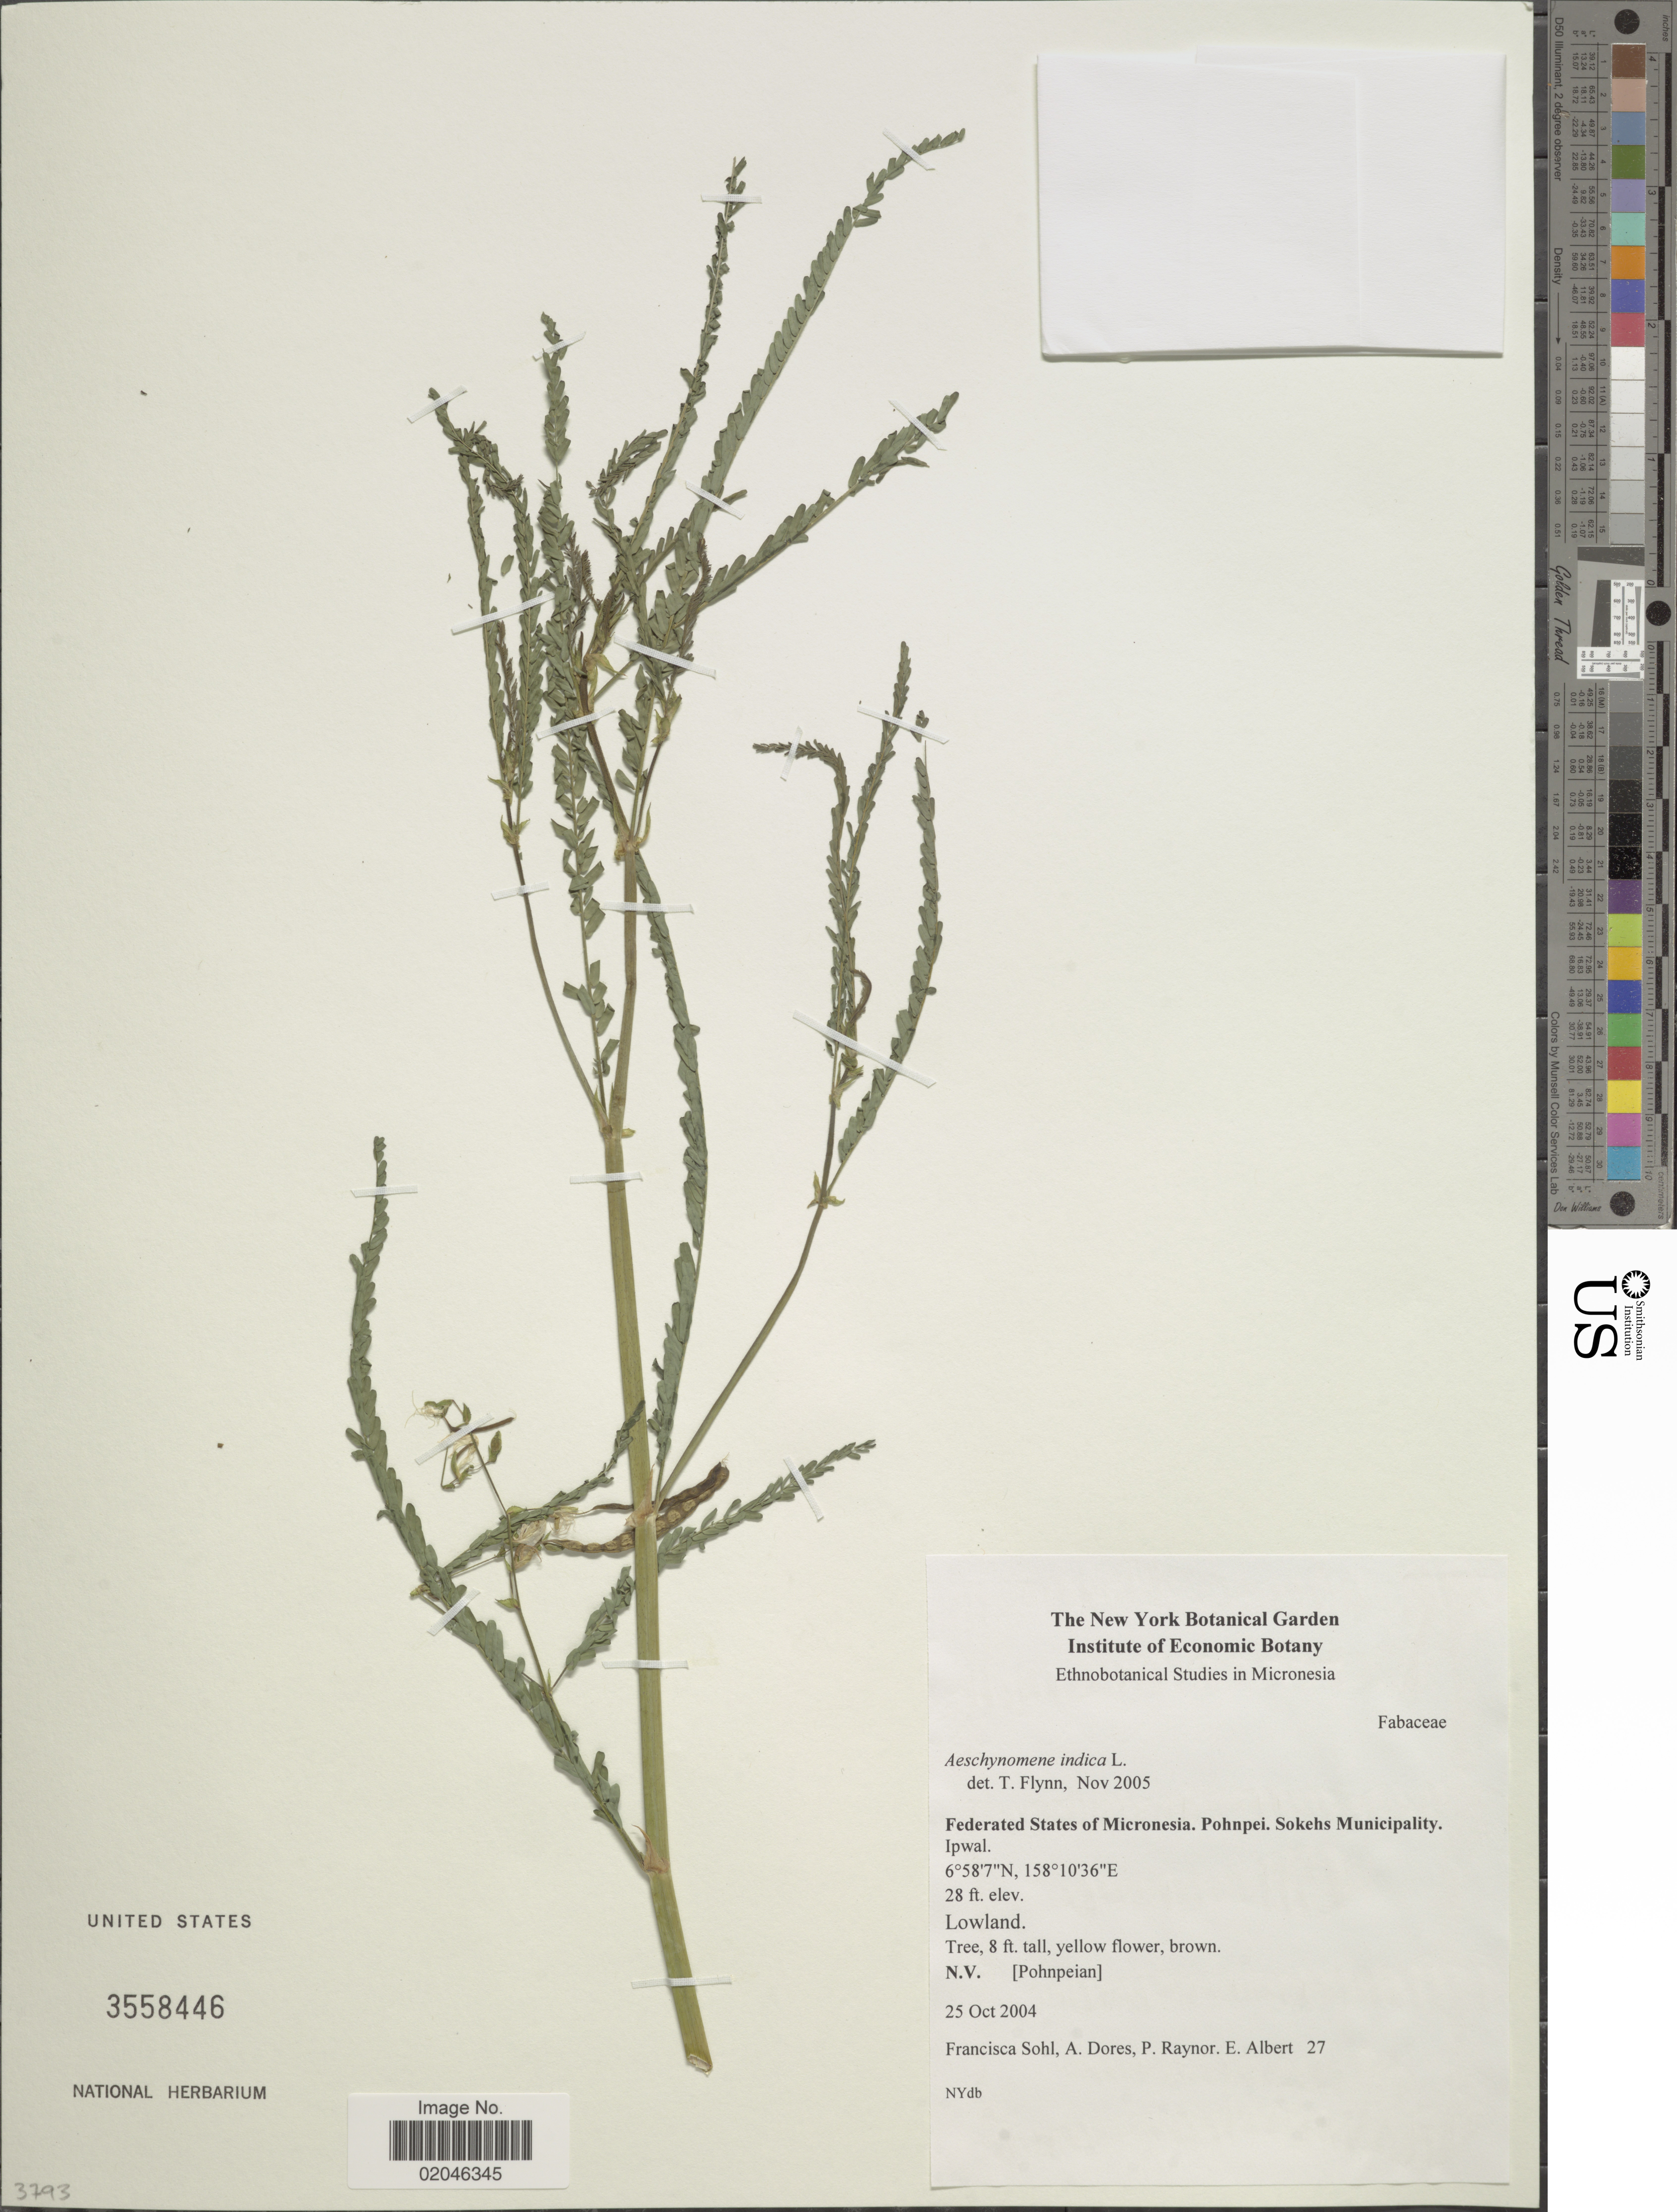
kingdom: Plantae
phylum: Tracheophyta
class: Magnoliopsida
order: Fabales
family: Fabaceae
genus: Aeschynomene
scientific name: Aeschynomene indica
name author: L.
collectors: F. Sohl, A. Dores, P. Raynor & E. Albert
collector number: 27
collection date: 2004-10-25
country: Micronesia, Federated States of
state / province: Pohnpei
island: Pohnpei [Ponape]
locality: Federated States of Micronesia. Pohnpei. Sokehs Municipality. Ipwal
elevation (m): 9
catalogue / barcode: US 3558446